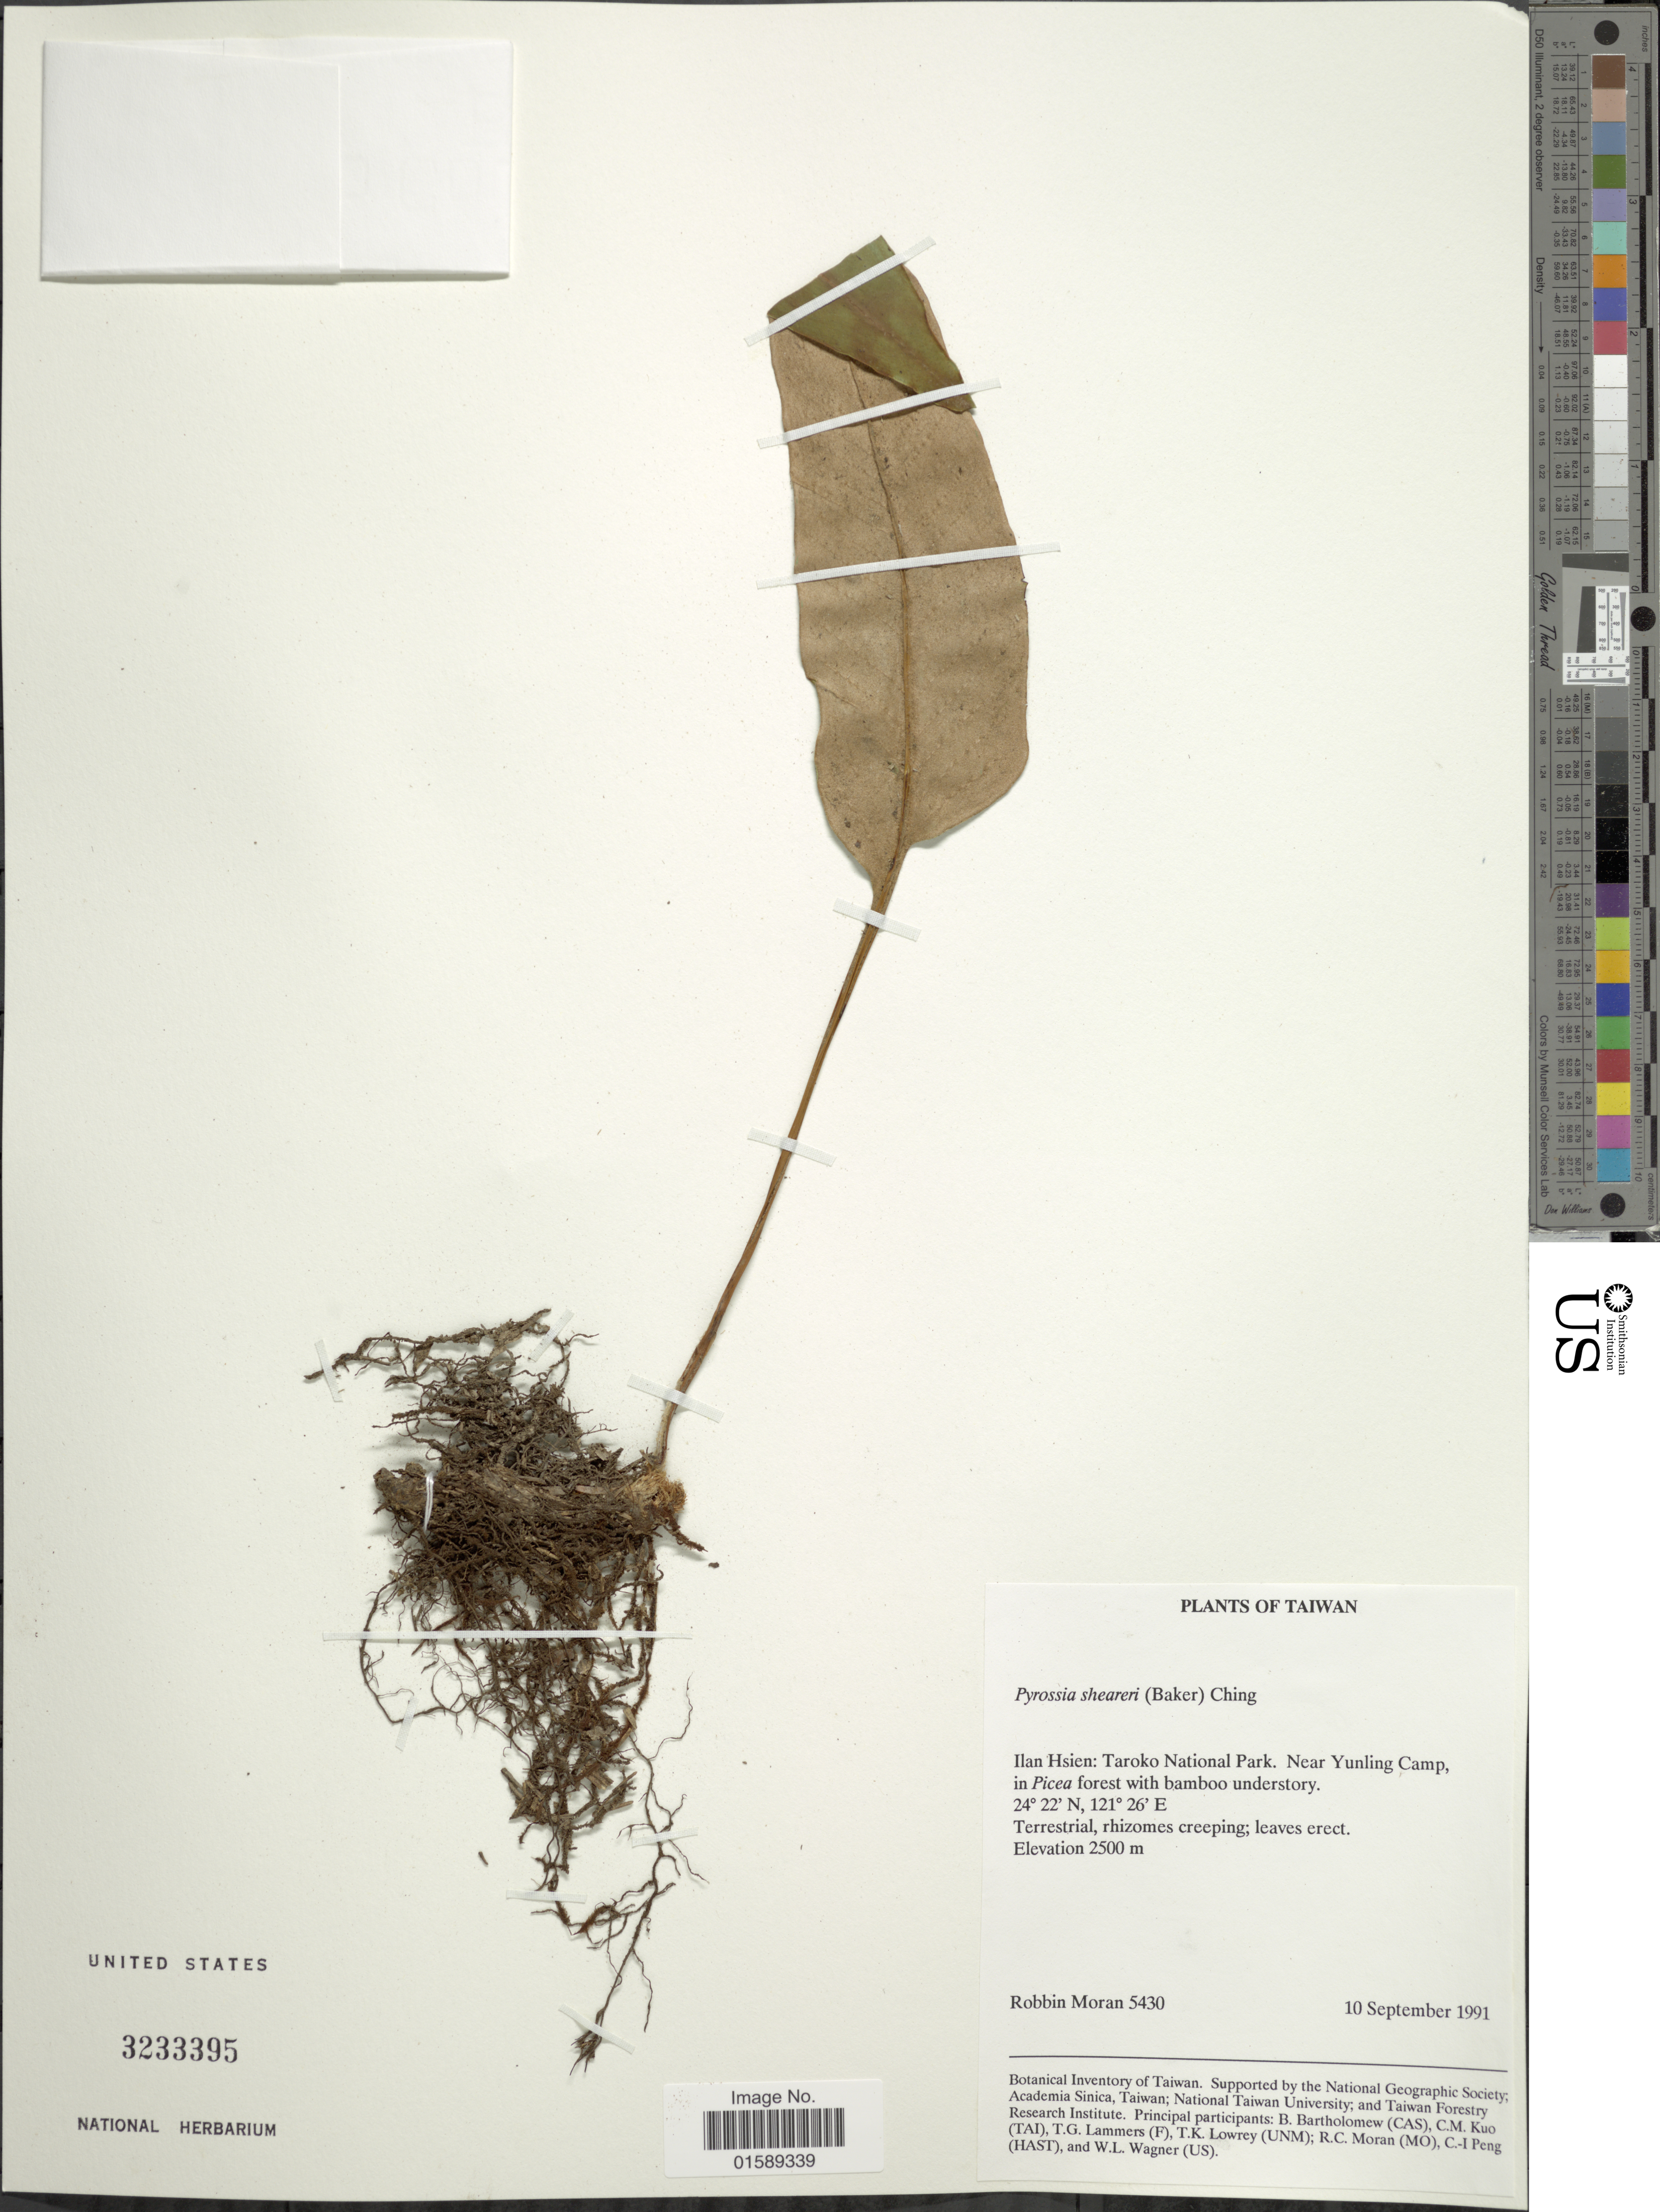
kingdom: Plantae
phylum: Tracheophyta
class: Polypodiopsida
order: Polypodiales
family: Polypodiaceae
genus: Pyrrosia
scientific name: Pyrrosia sheareri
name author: (Baker) Ching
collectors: R. C. Moran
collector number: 5430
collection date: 1991-09-10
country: Taiwan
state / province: Ilan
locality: Ilan Hsien: Taroko National Park, Near Yunling Camp.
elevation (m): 2500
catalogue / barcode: US 3233395